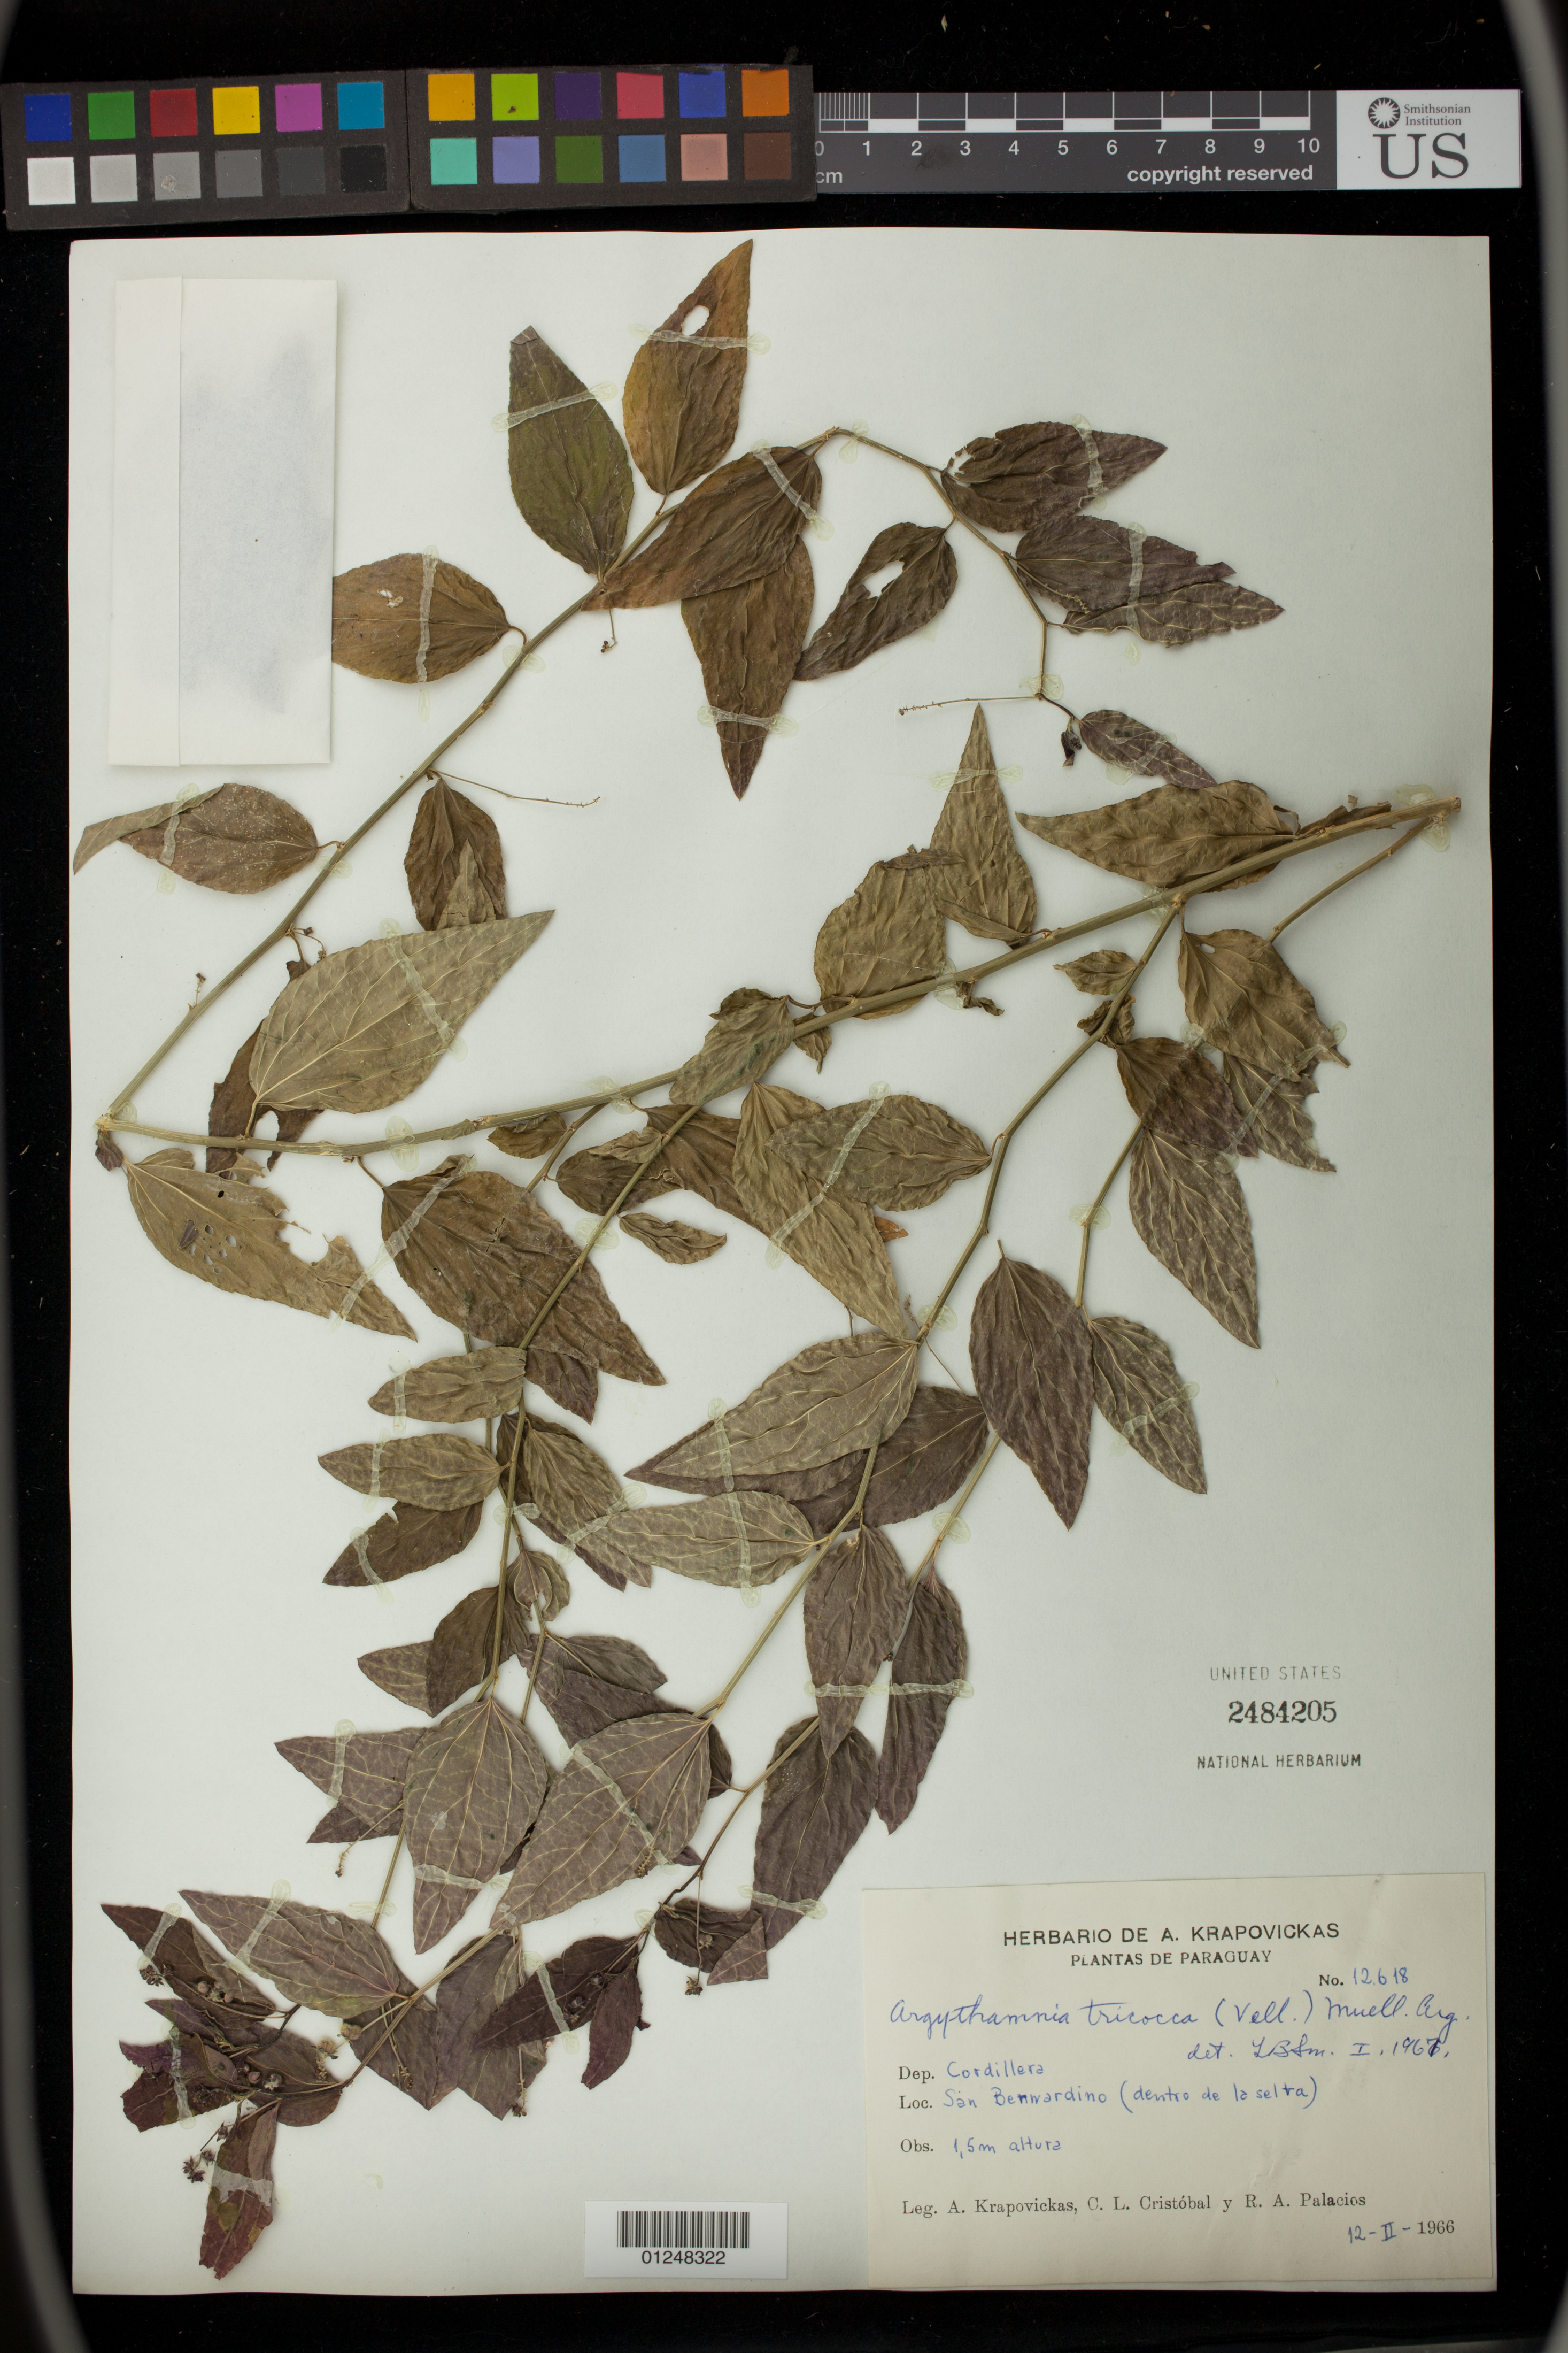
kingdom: Plantae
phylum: Tracheophyta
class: Magnoliopsida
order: Malpighiales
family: Euphorbiaceae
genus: Argythamnia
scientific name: Argythamnia tricocca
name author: (Vell.) Müll. Arg.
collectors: A. Krapovickas, C. L. Cristóbal & R. Palacios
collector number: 12618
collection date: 1966-02-12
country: Paraguay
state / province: Cordillera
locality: San Bernardino (dentro de la seltra)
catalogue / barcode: US 2484205